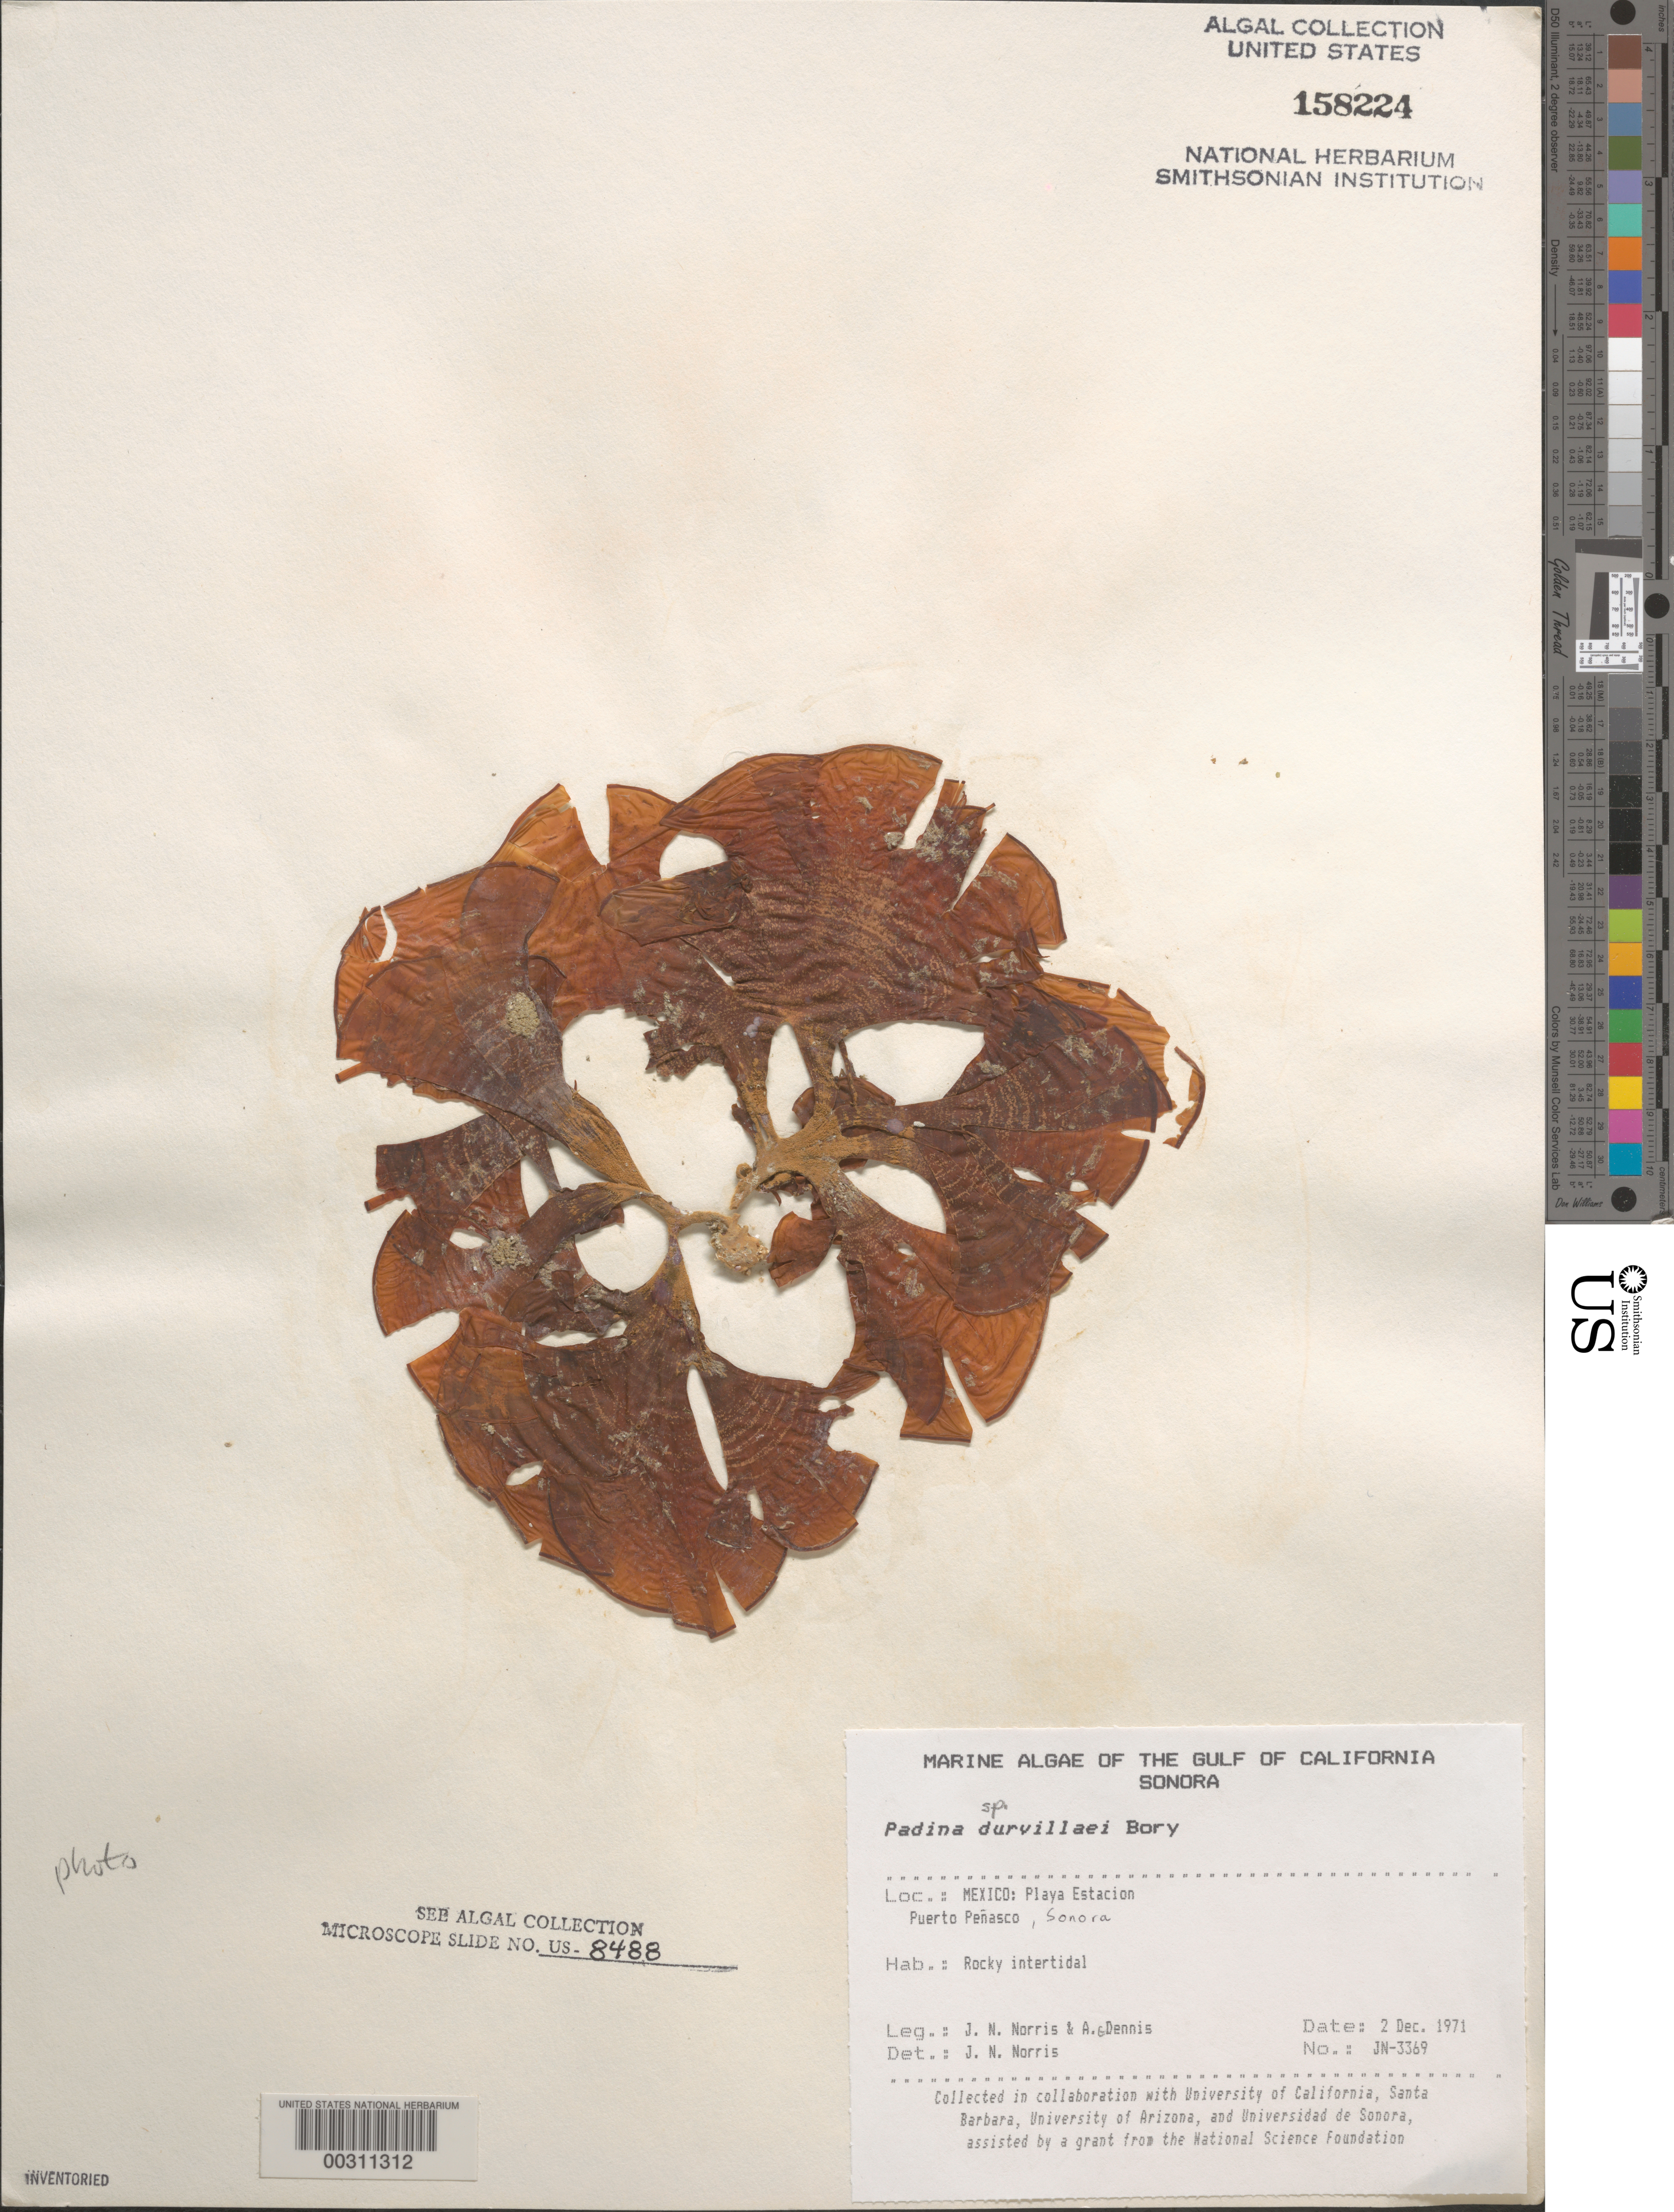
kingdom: Chromista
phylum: Ochrophyta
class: Phaeophyceae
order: Dictyotales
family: Dictyotaceae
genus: Padina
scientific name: Padina sp.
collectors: J. N. Norris & A. Dennis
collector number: JN-3369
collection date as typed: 02 Dec 1971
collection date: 1971-12-02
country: Mexico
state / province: Sonora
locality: Playa Estacion, Puerto Penasco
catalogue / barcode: US 158224